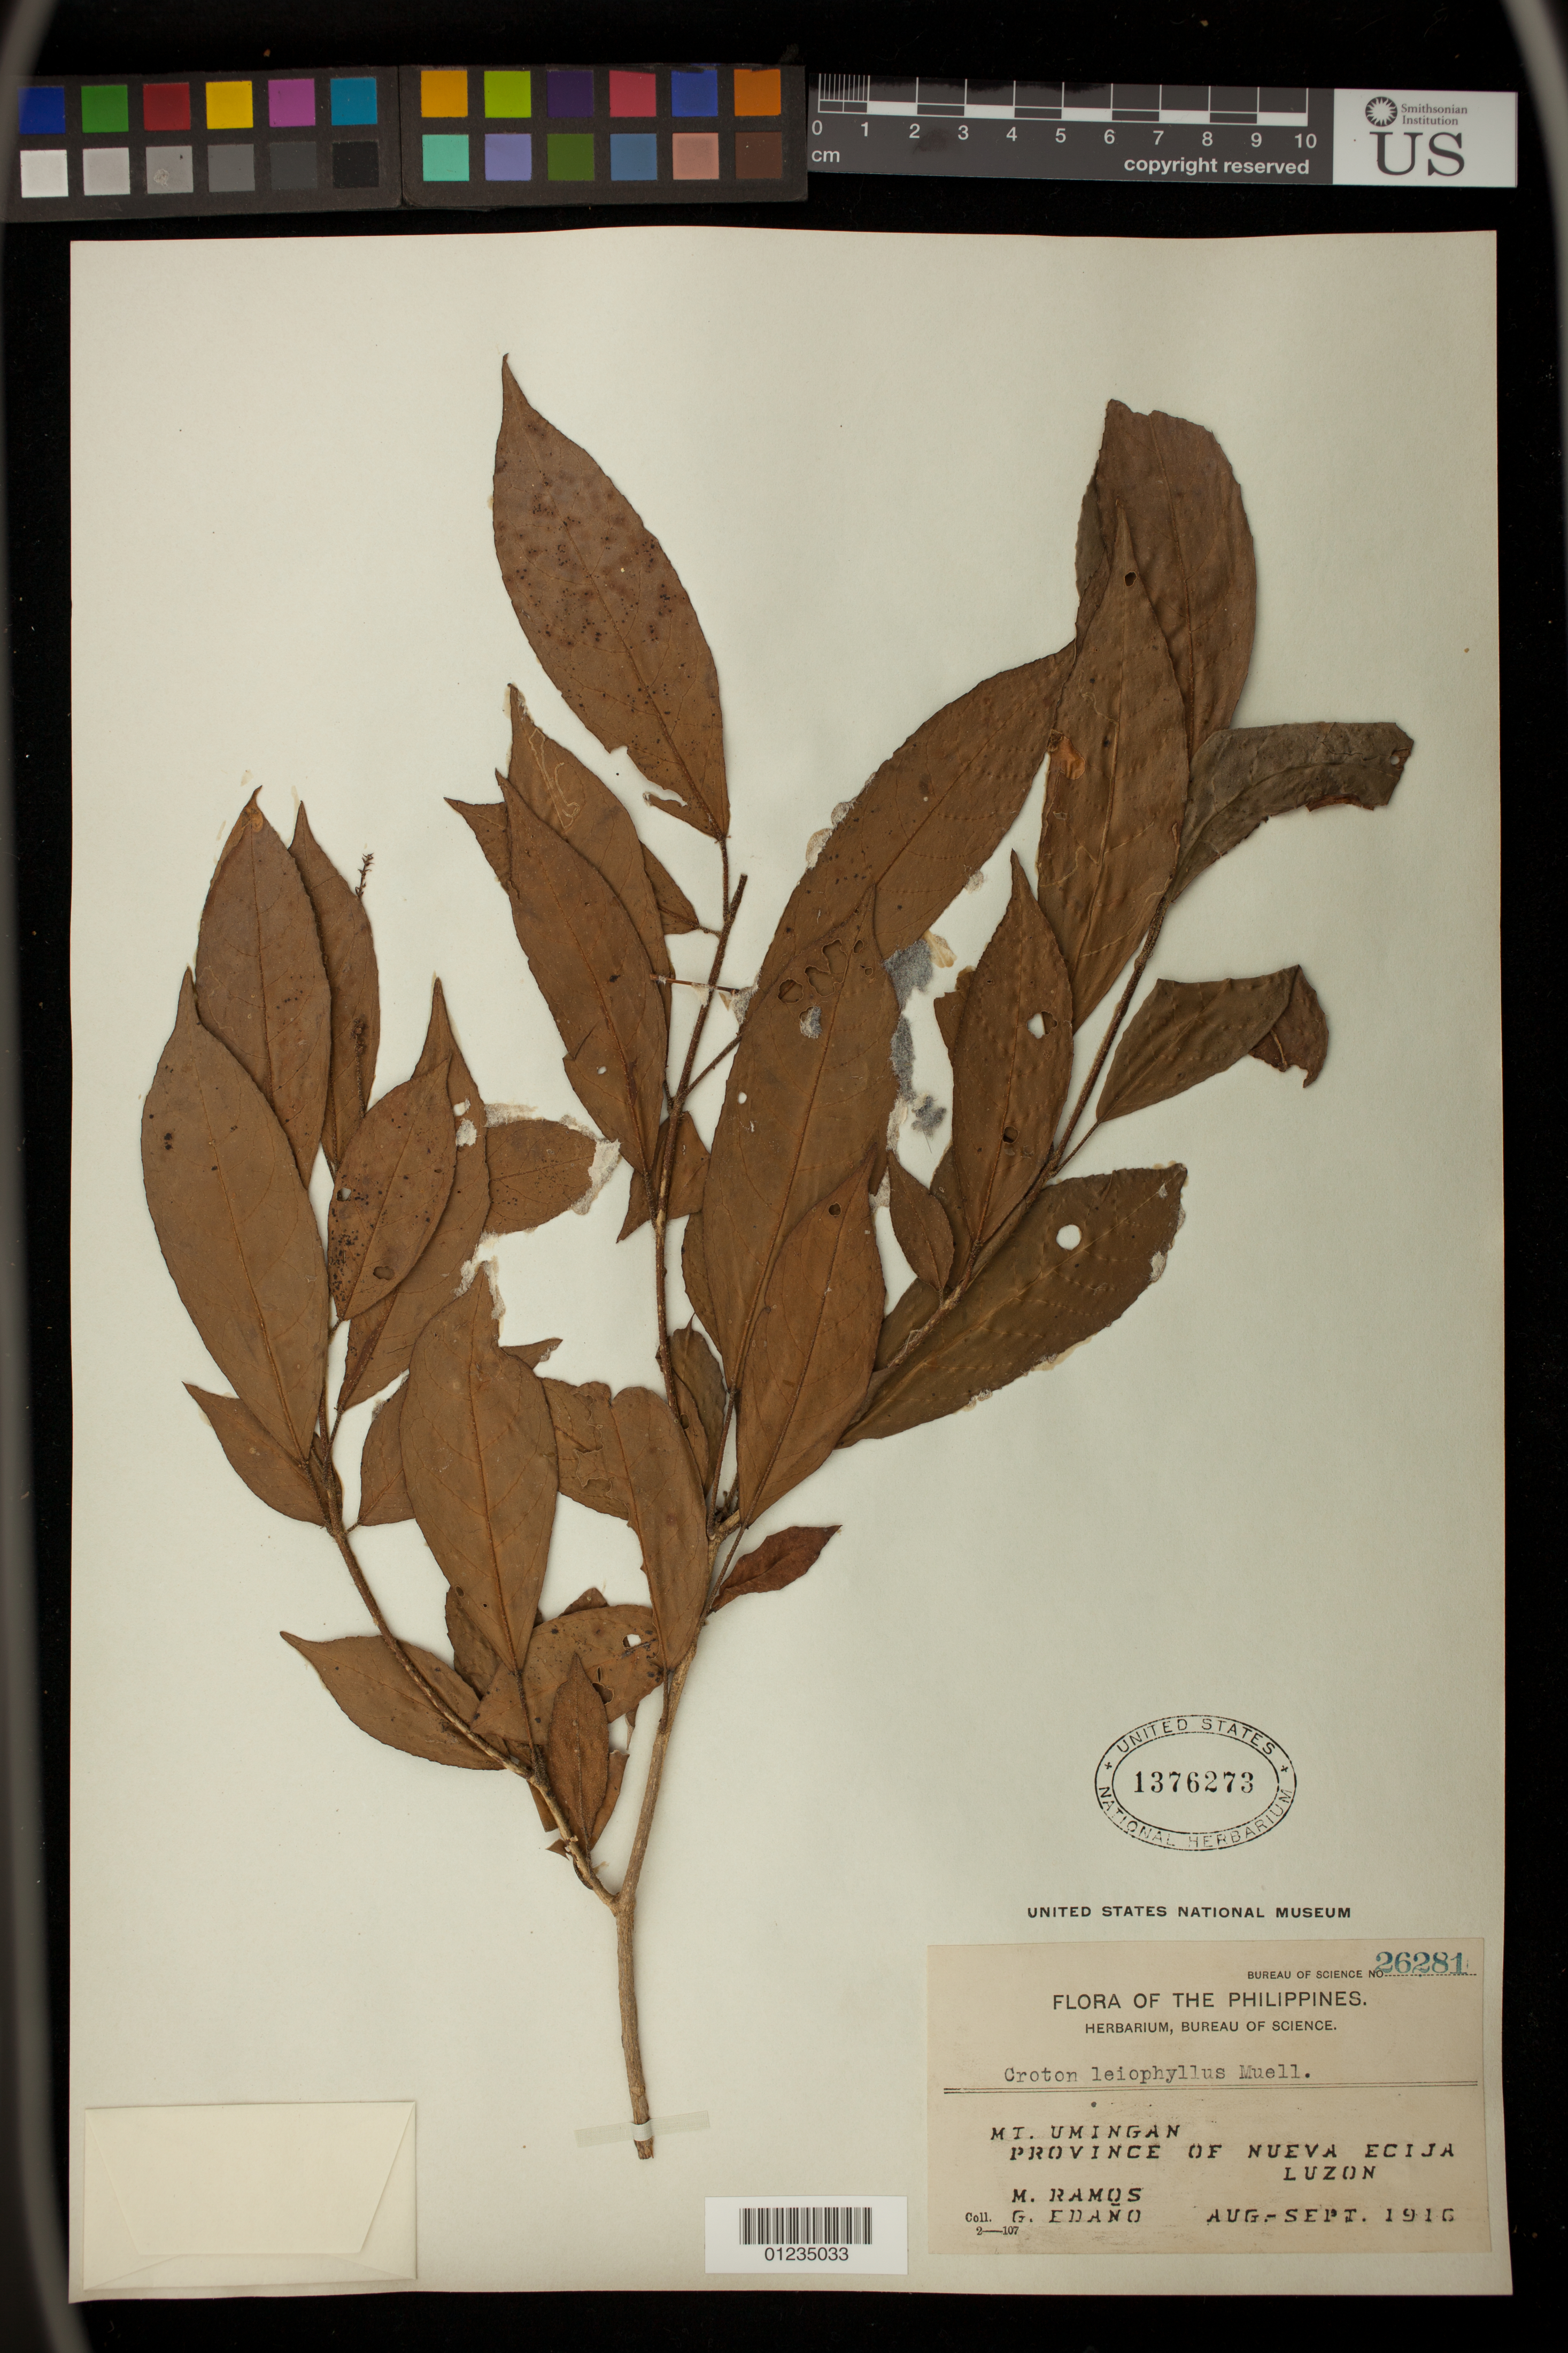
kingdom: Plantae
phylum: Tracheophyta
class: Magnoliopsida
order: Malpighiales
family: Euphorbiaceae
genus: Croton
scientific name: Croton leiophyllus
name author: Müll. Arg.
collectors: G. Edaño & G. Edaño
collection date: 1916-08/1916-09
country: Philippines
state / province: Central Luzon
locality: Mt. Umingan, Luzon, Nueva Ecija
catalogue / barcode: US 1376273